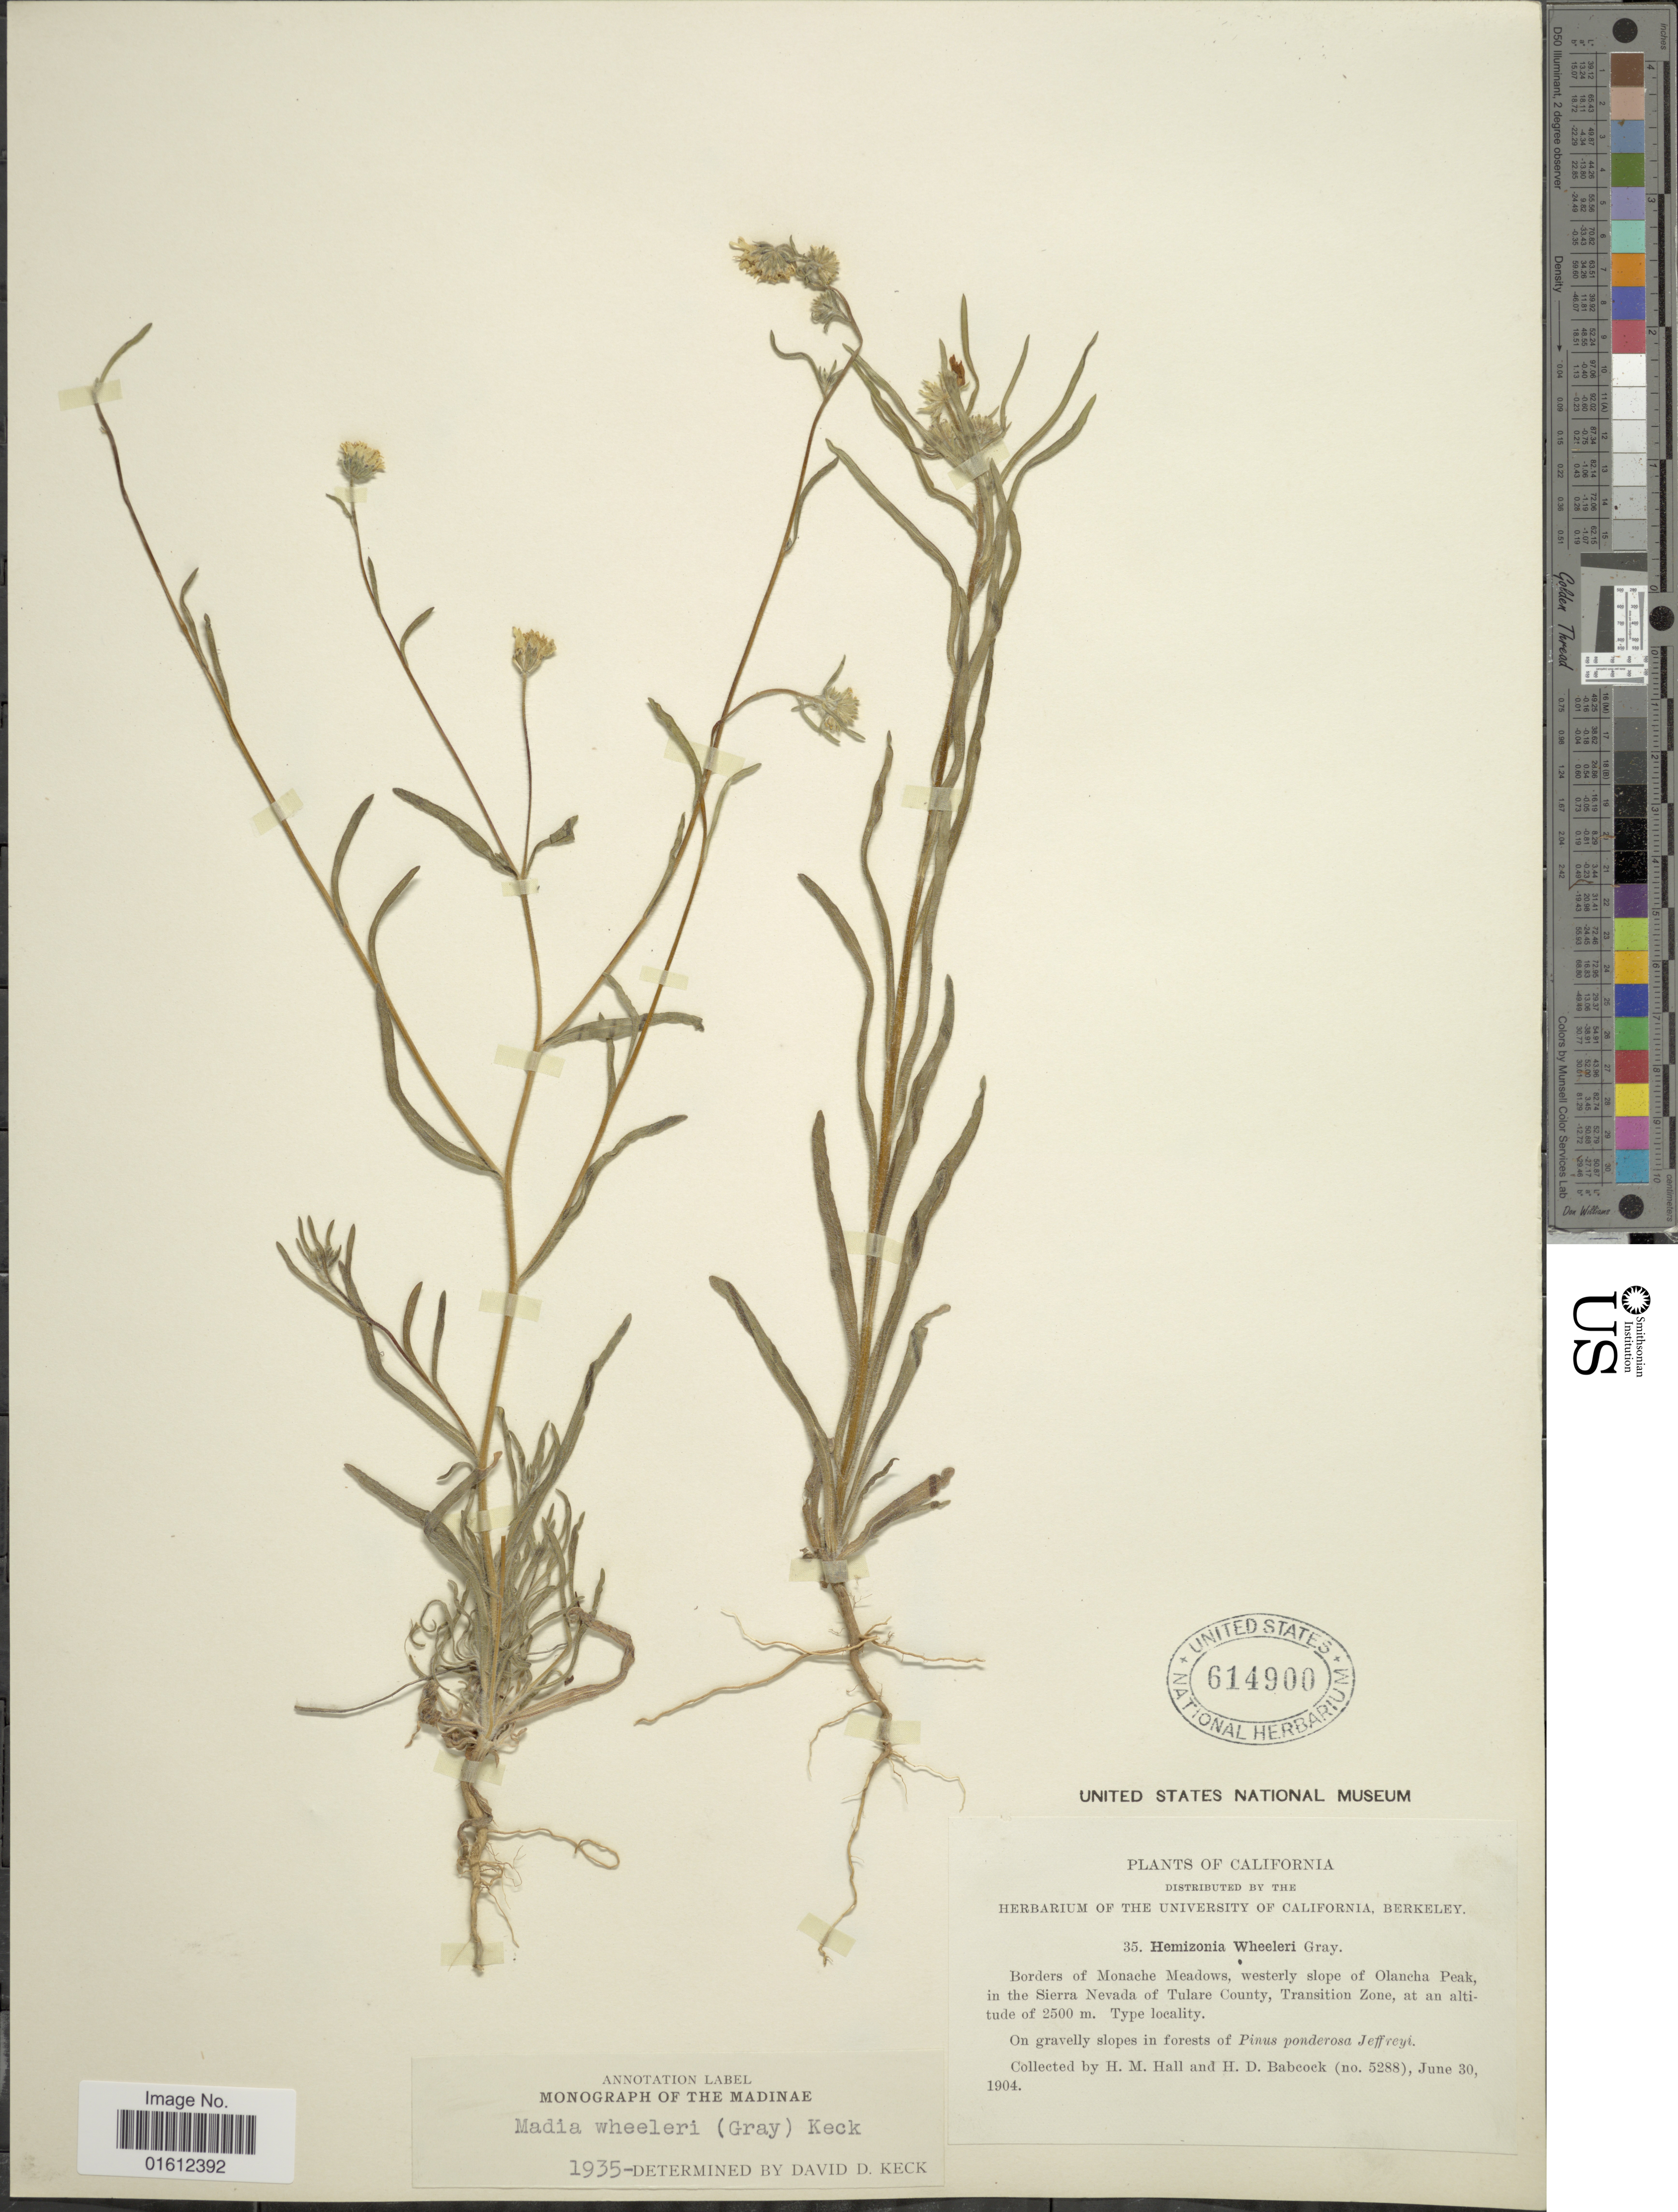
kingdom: Plantae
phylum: Tracheophyta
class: Magnoliopsida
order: Asterales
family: Asteraceae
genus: Madia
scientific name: Madia elegans subsp. elegans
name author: D. Don ex Lindl.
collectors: H. M. Hall & H. Babcock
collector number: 5288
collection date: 1904-06-30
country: United States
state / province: California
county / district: Tulare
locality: Borders of Monache Meadows, westerly slope of Olancha Peak, in the Sierra Nevada of Tulare County, Transition Zone.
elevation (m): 2500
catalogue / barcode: US 614900